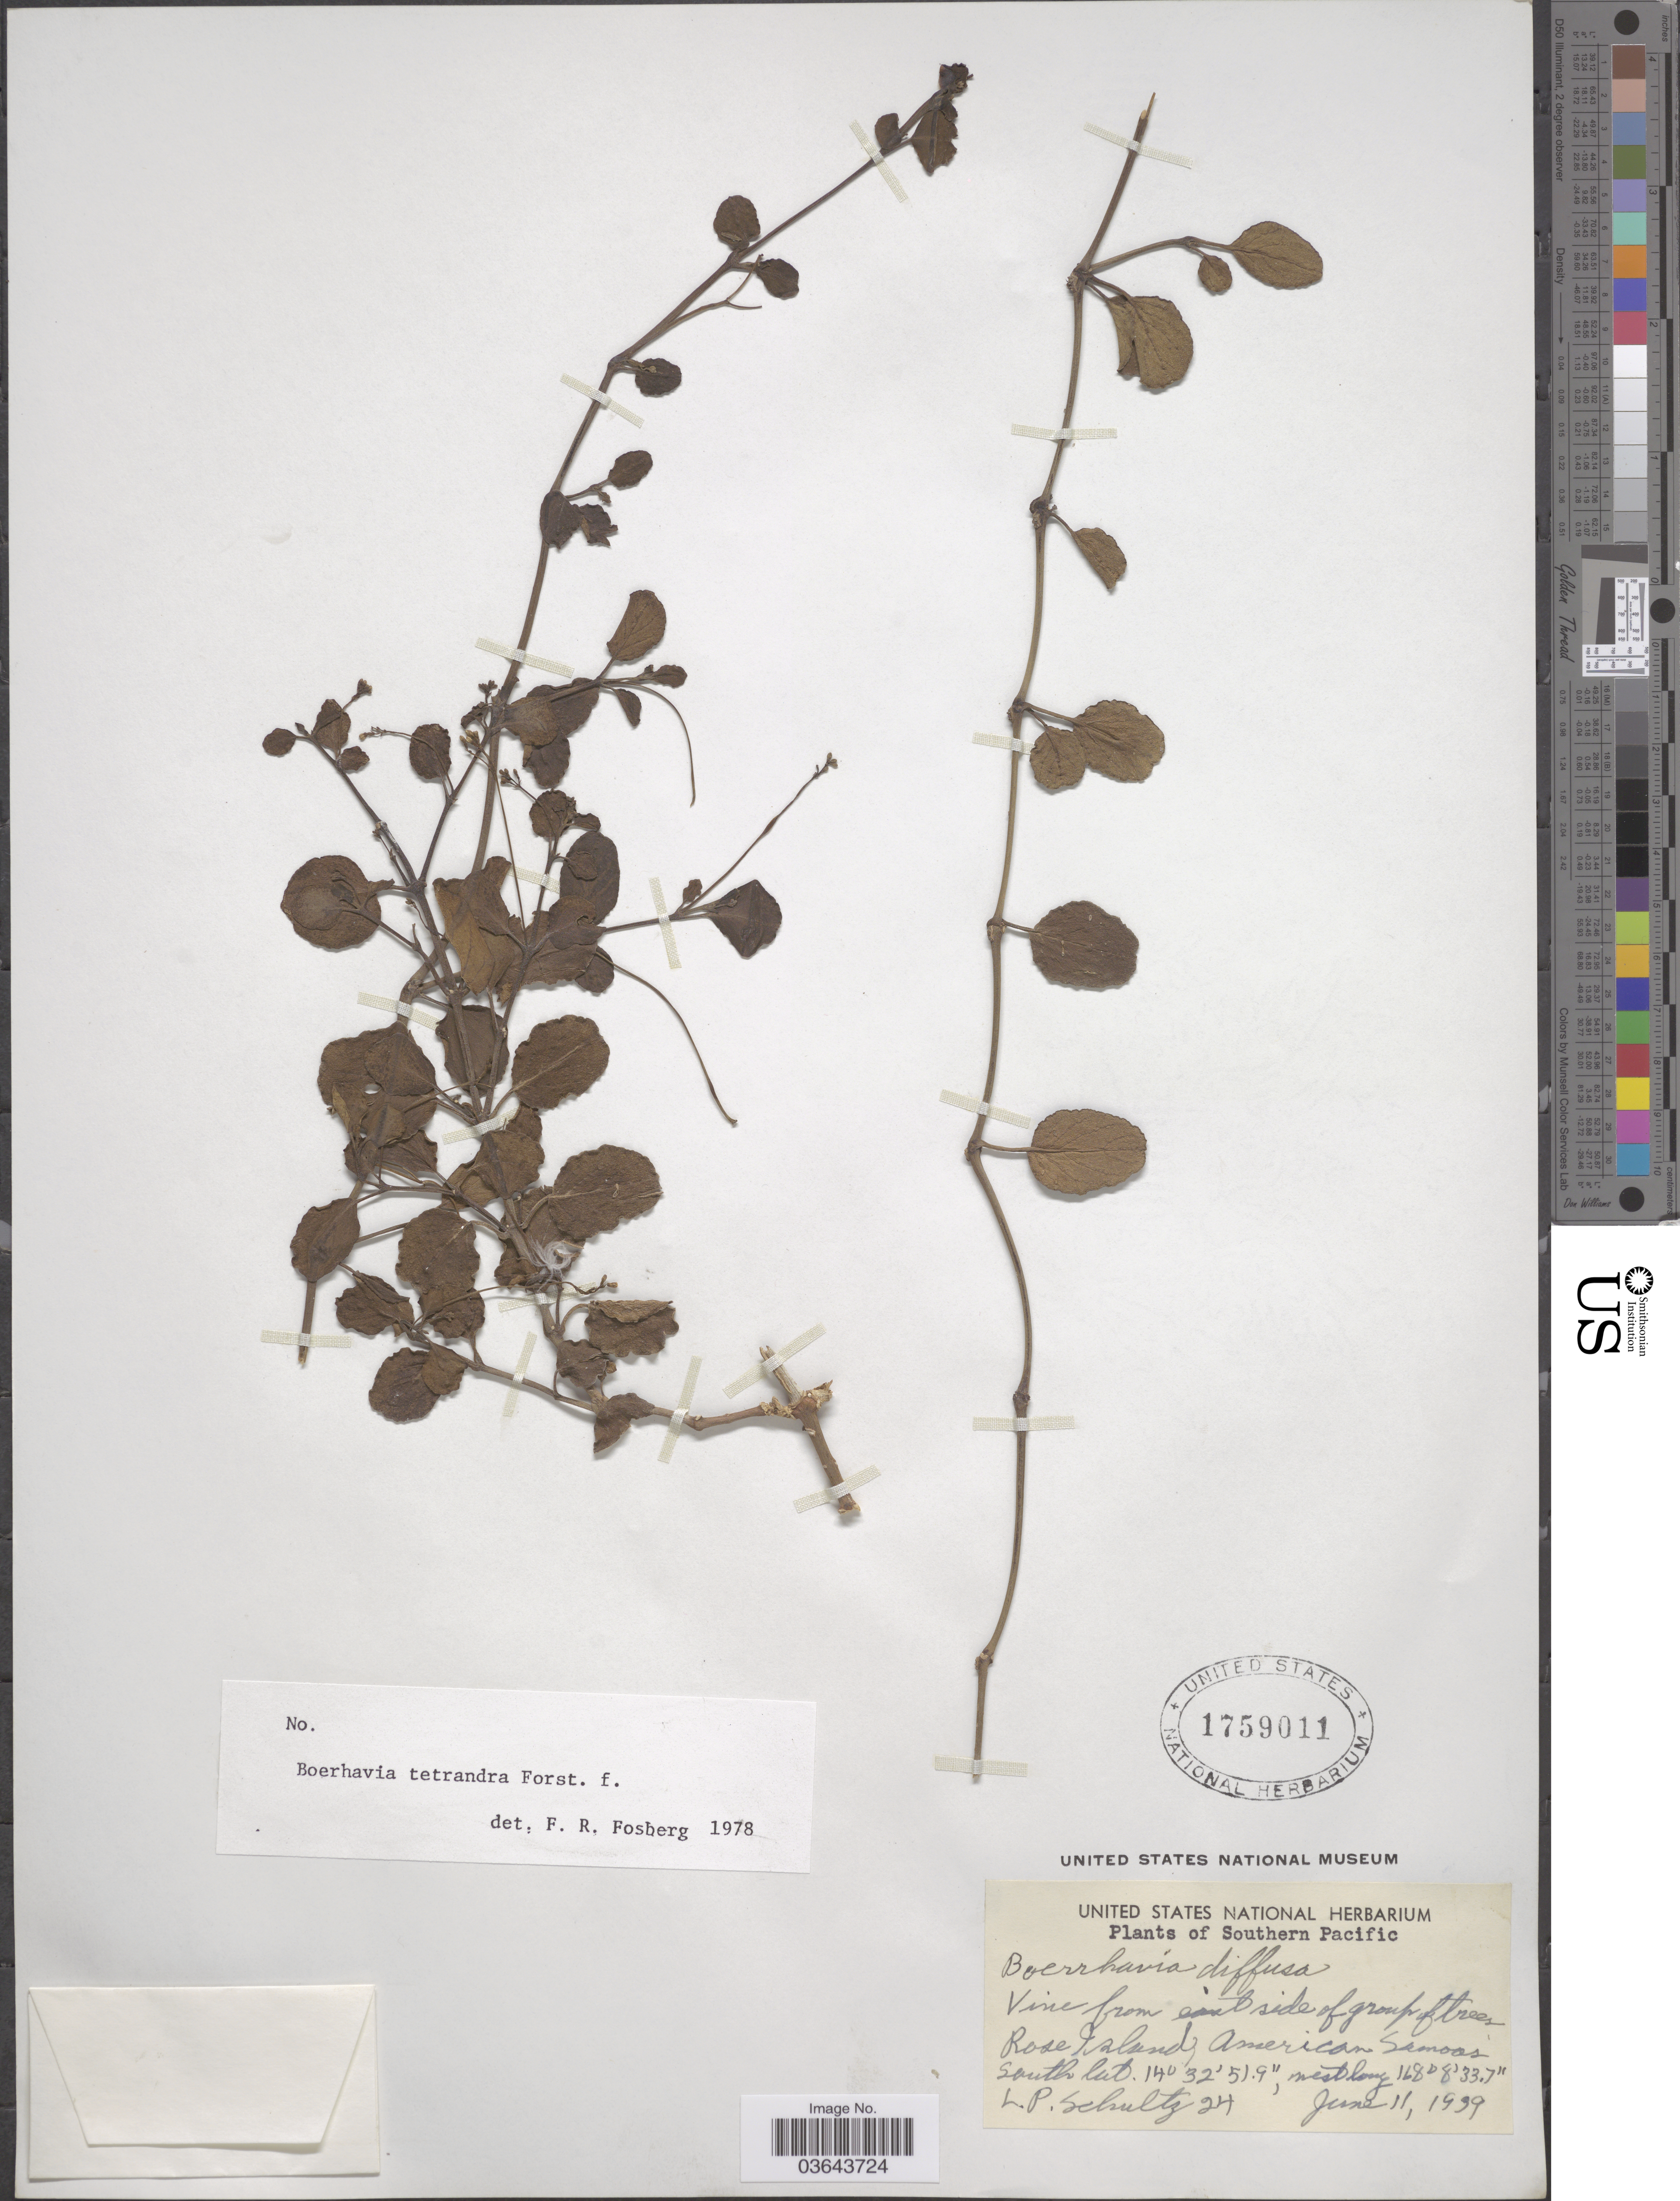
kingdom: Plantae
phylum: Tracheophyta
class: Magnoliopsida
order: Caryophyllales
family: Nyctaginaceae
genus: Boerhavia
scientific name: Boerhavia tetrandra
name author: G. Forst.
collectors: L. P. Schultz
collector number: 24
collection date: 1939-06-11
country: American Samoa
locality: Southern Pacific. Rose Island.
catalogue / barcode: US 1759011